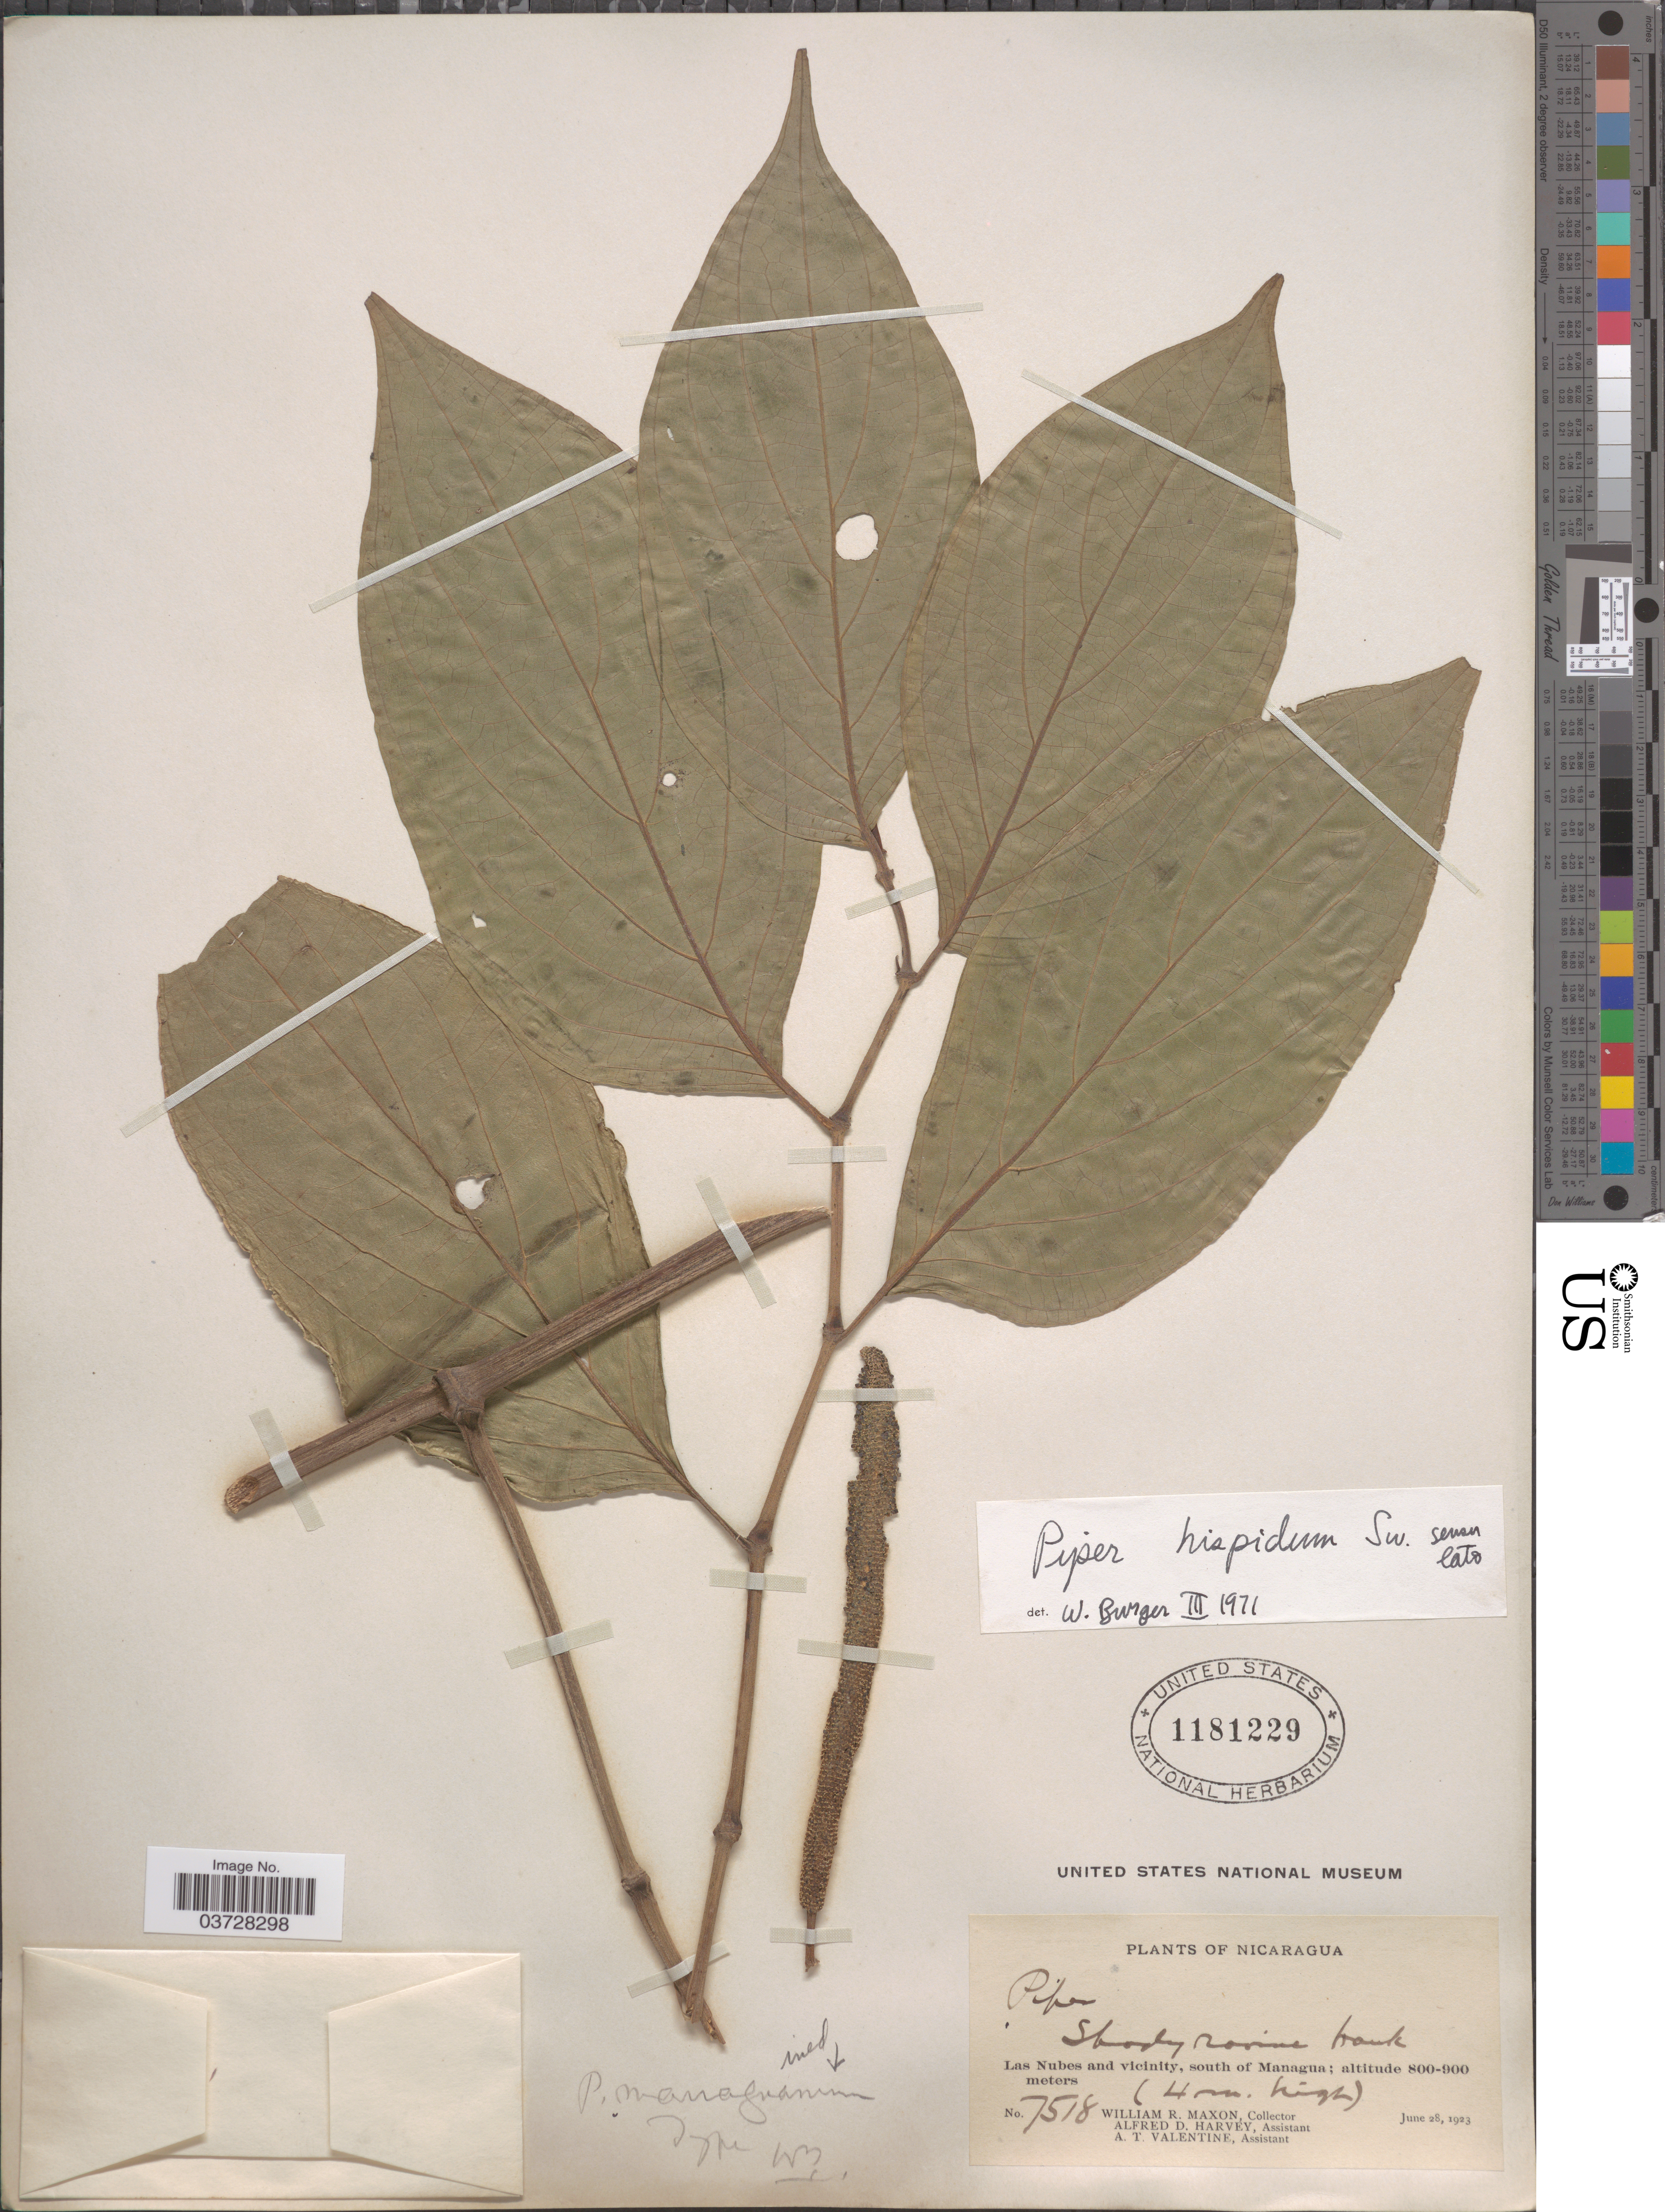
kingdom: Plantae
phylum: Tracheophyta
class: Magnoliopsida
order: Piperales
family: Piperaceae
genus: Piper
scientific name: Piper hispidum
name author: Sw.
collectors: W. R. Maxon, A. D. Harvey & A. Valentine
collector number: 7518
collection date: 1923-06-28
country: Nicaragua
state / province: Managua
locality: Las Nubes and vicinity, south of Managua.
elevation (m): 800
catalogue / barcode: US 1181229